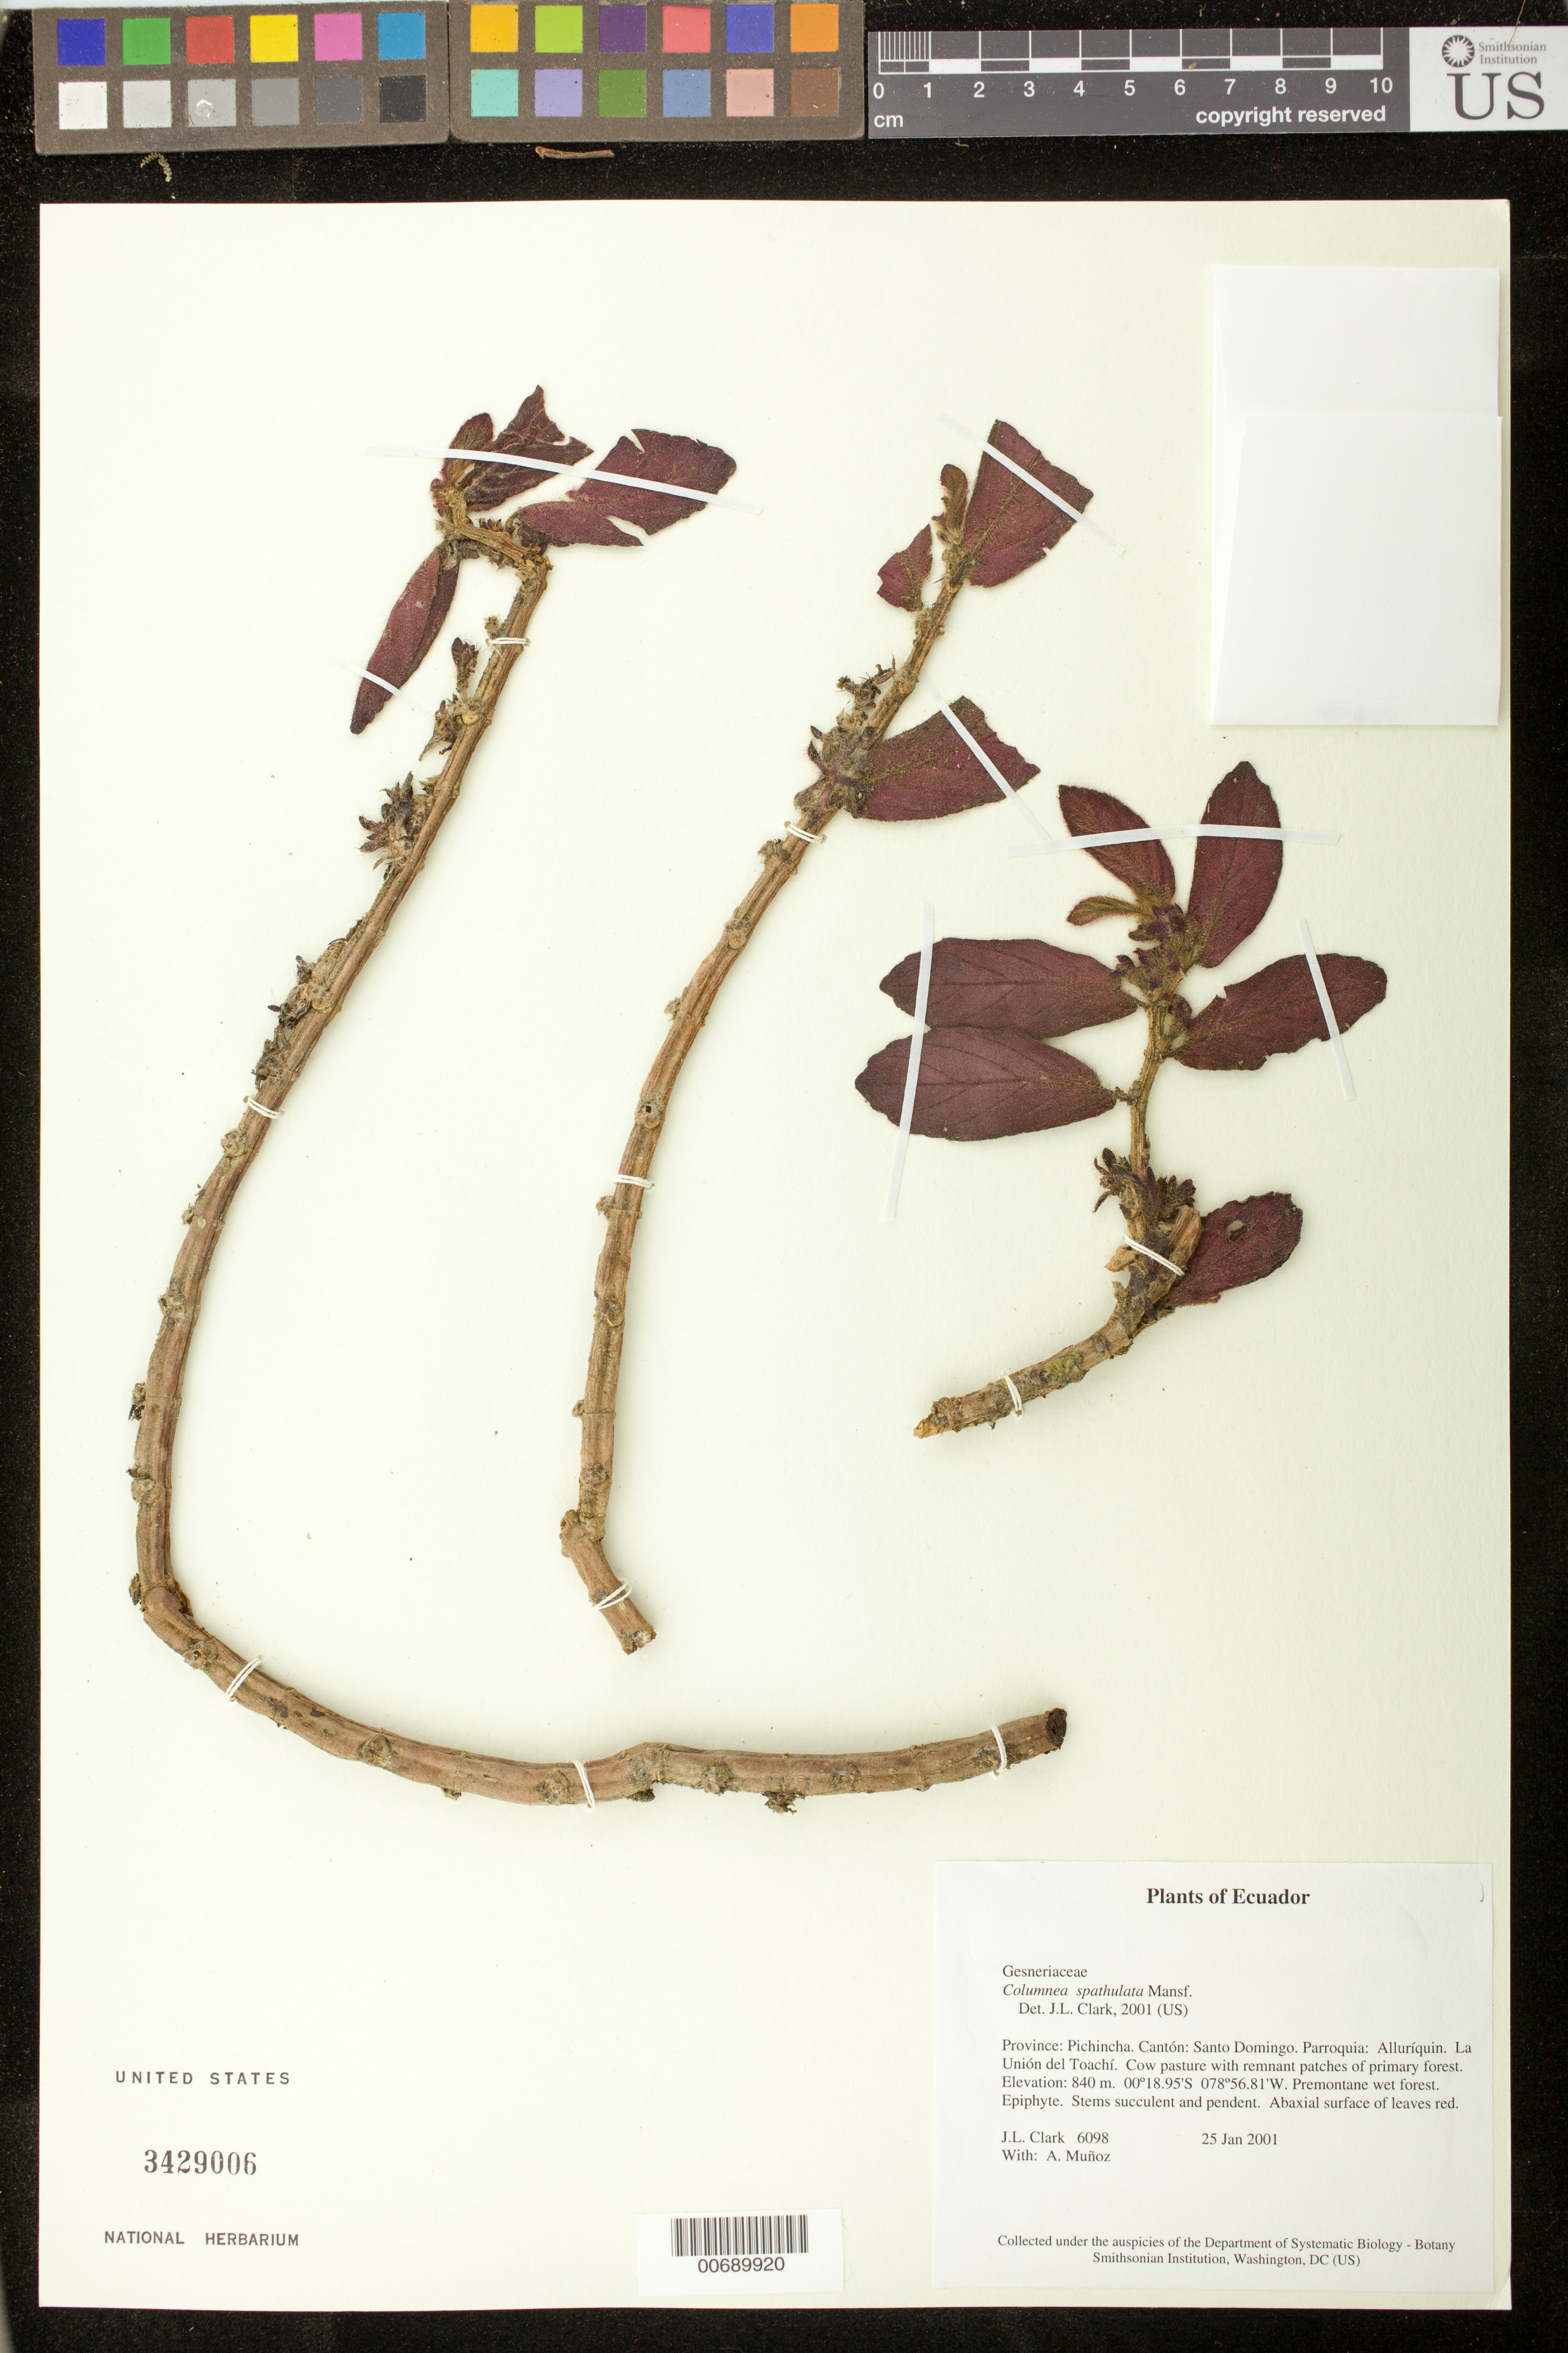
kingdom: Plantae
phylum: Tracheophyta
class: Magnoliopsida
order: Lamiales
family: Gesneriaceae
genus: Columnea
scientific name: Columnea spathuluta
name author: Mansf.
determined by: Clark, J. L., (SEL), The Marie Selby Botanical Garden (UNITED STATES)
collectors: J. L. Clark & A. Muñoz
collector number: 06098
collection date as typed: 25 Jan 2001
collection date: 2001-01-25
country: Ecuador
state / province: Pichincha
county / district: Santo Domingo de Los Colorados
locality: Parroquia: Alluríquin. La Unión del Toachí. Cow pasture with remnant patches of primary forest.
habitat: Premontane wet forest.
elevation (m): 840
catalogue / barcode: US 3429006